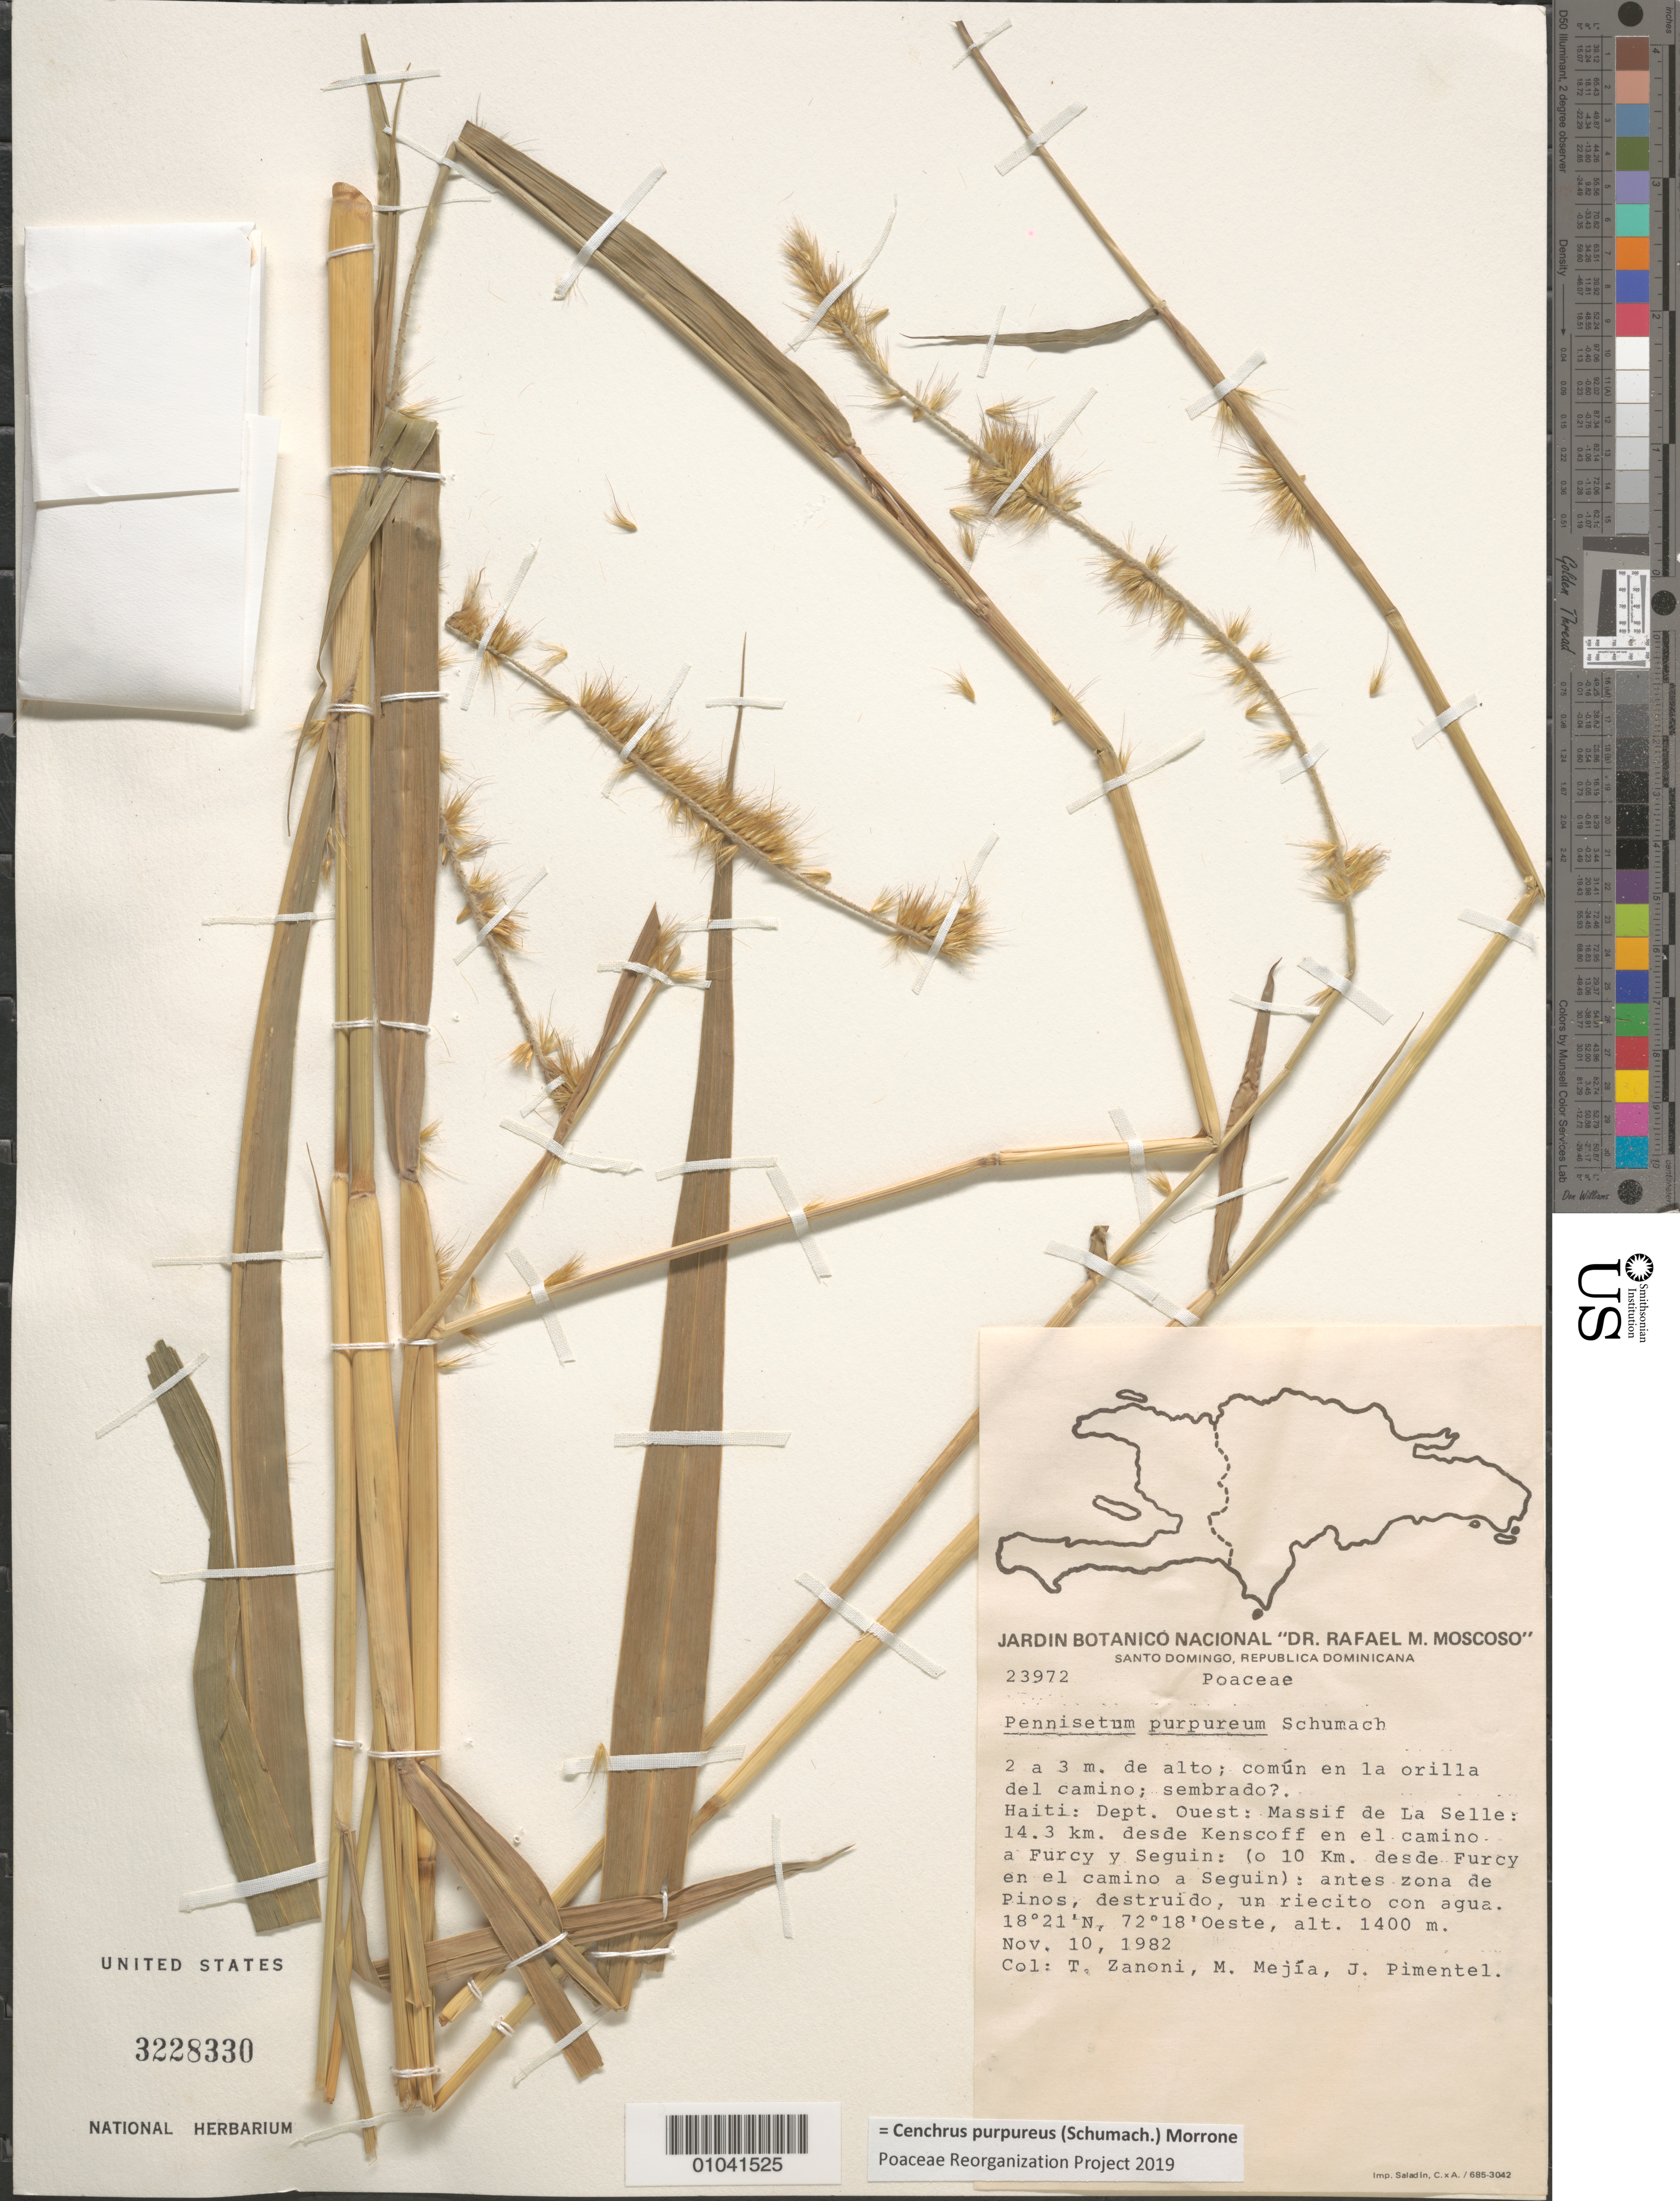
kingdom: Plantae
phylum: Tracheophyta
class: Liliopsida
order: Poales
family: Poaceae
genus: Cenchrus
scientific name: Cenchrus purpureus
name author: (Schumach.) Morrone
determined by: Poaceae Reorganization Project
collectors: T. A. Zanoni, M. Mejia & J. Pimentel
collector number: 23972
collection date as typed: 10 Nov 1982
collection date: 1982-11-10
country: Haiti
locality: Dept. Ouest, Massif de la Selle, 14.3 km. desde Kenscoff en el camino a Furcy y Seguin, antes zonas de Pinos, destruido, un riecito con agua.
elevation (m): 1400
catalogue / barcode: US 3228330